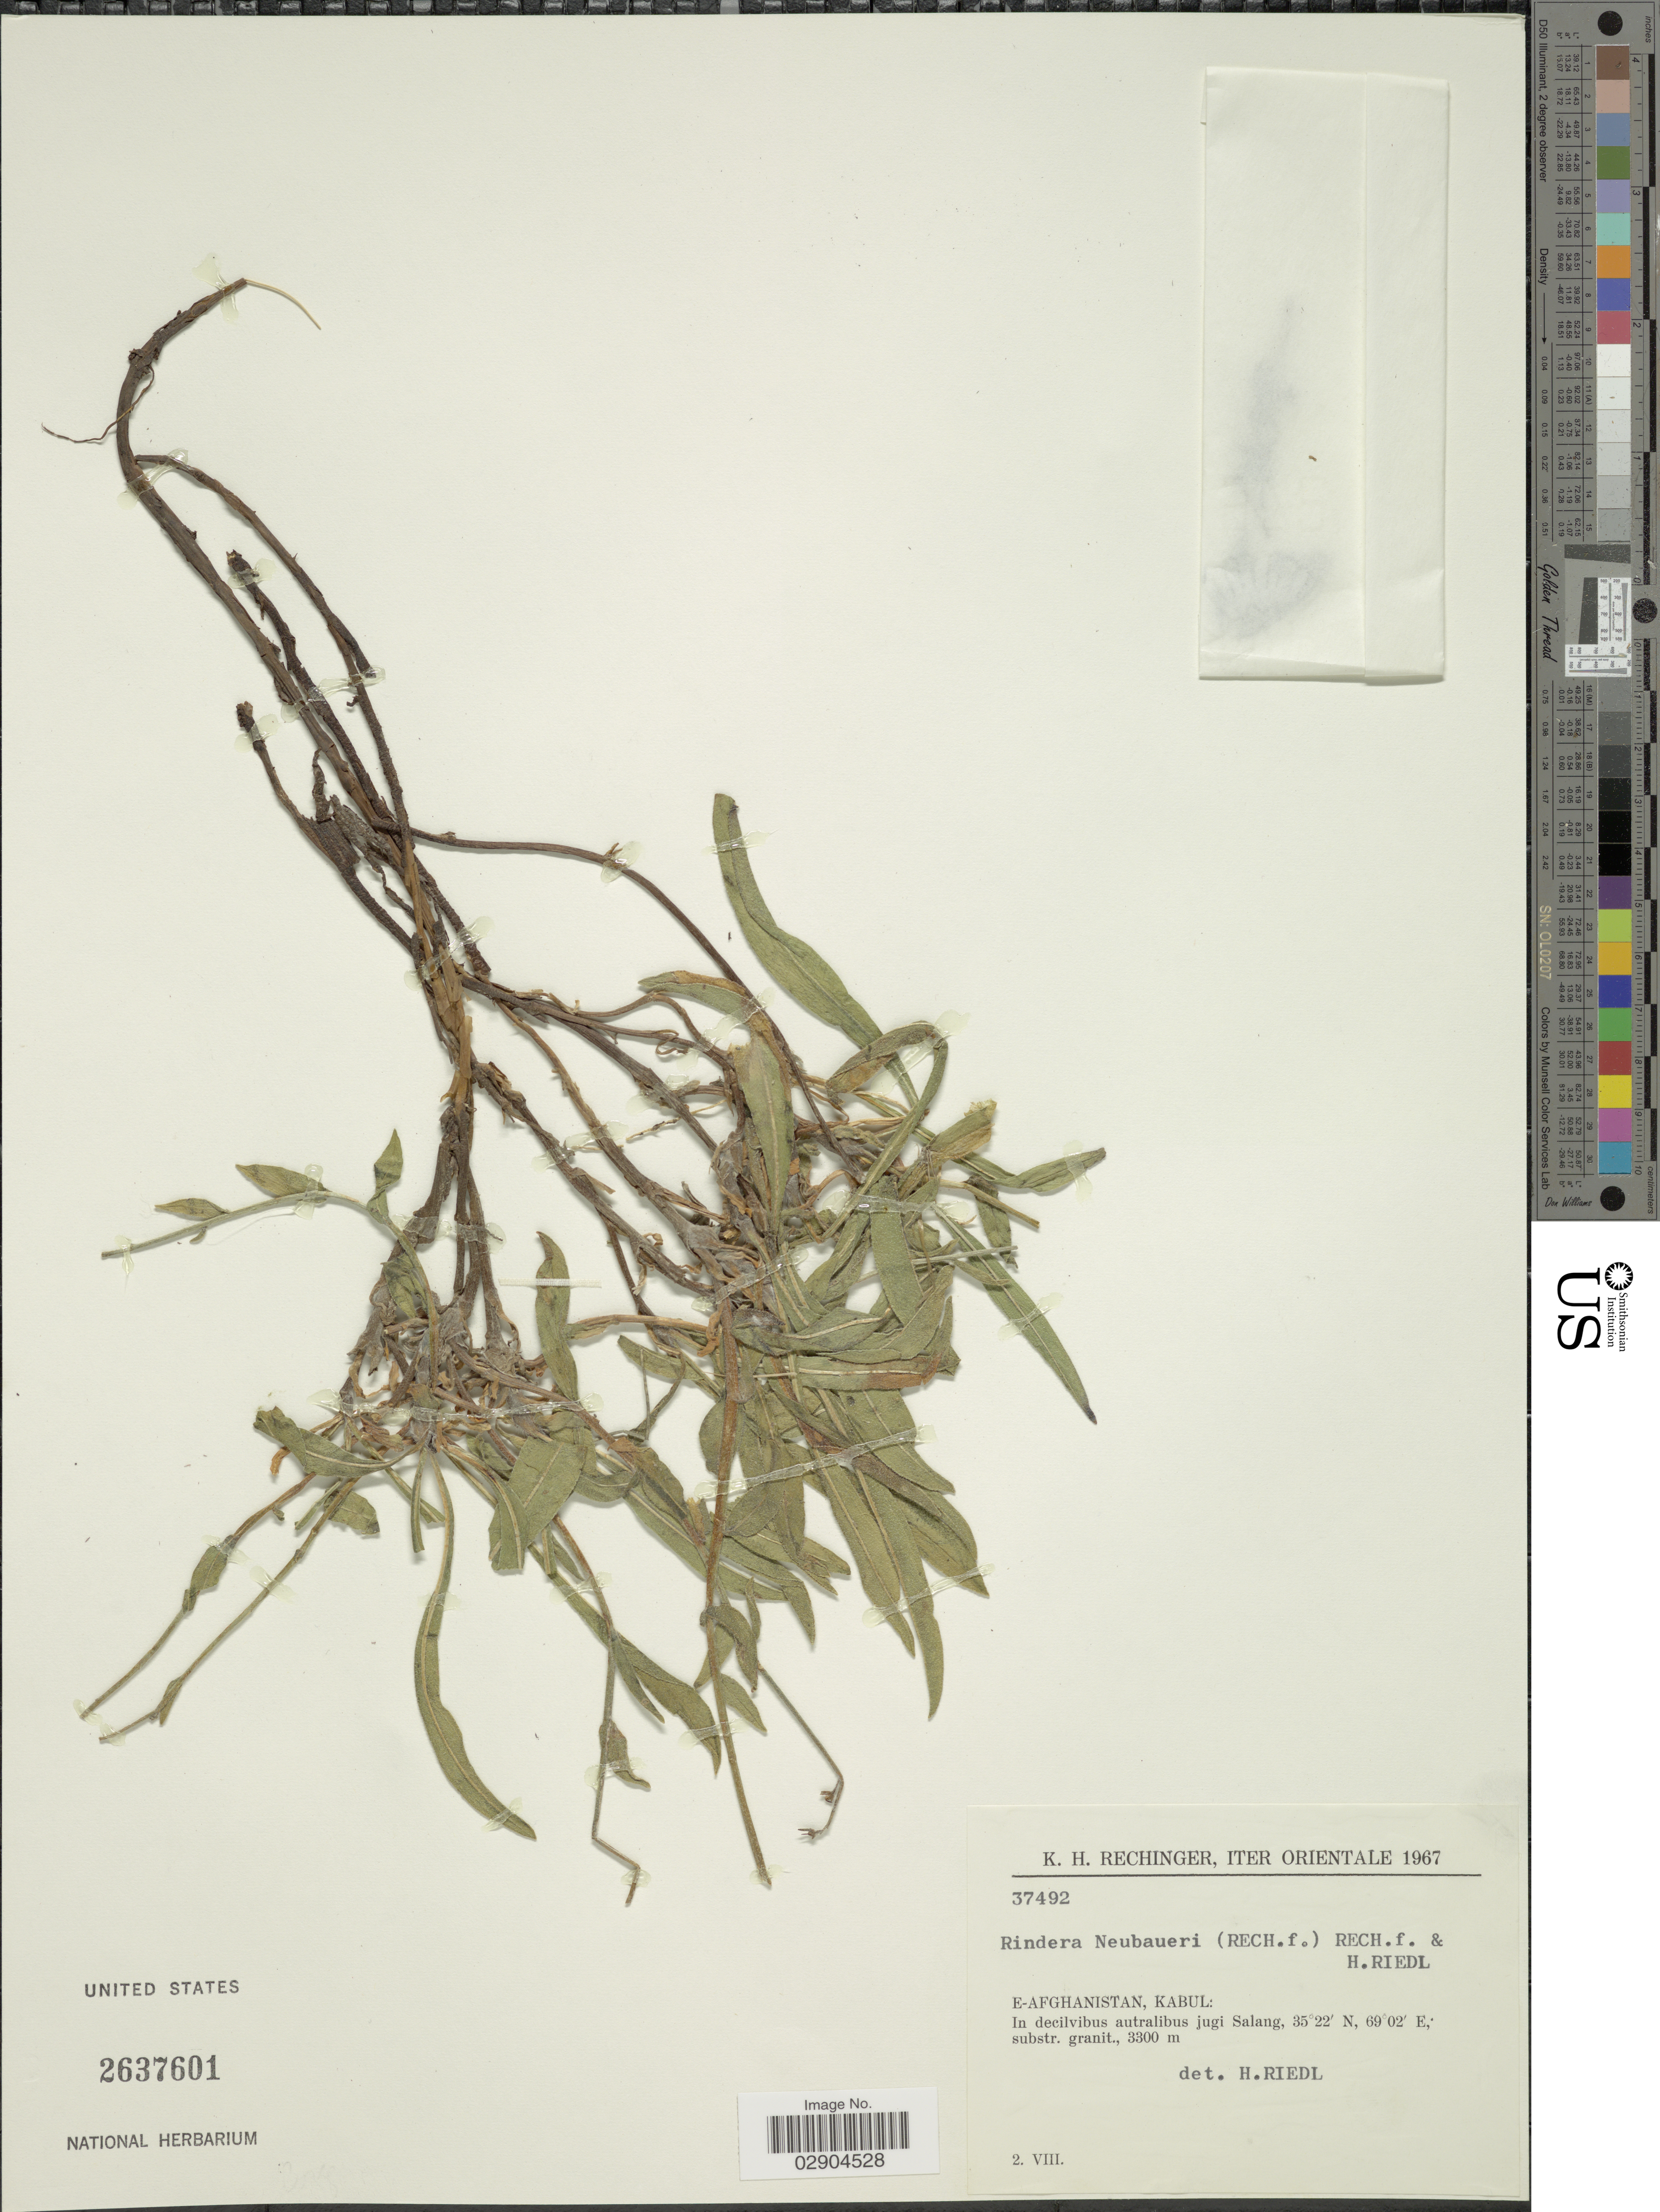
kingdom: Plantae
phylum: Tracheophyta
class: Magnoliopsida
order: Boraginales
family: Boraginaceae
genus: Rindera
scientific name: Rindera neubaueri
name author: (Rech. f.) Rech. f. & Riedl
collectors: K. H. Rechinger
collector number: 37492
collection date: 1967-08-02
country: Afghanistan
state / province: Kabul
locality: E-Afghanistan, Kabul: In declivibus autralibus jugi Salang.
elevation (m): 3300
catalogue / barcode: US 2637601